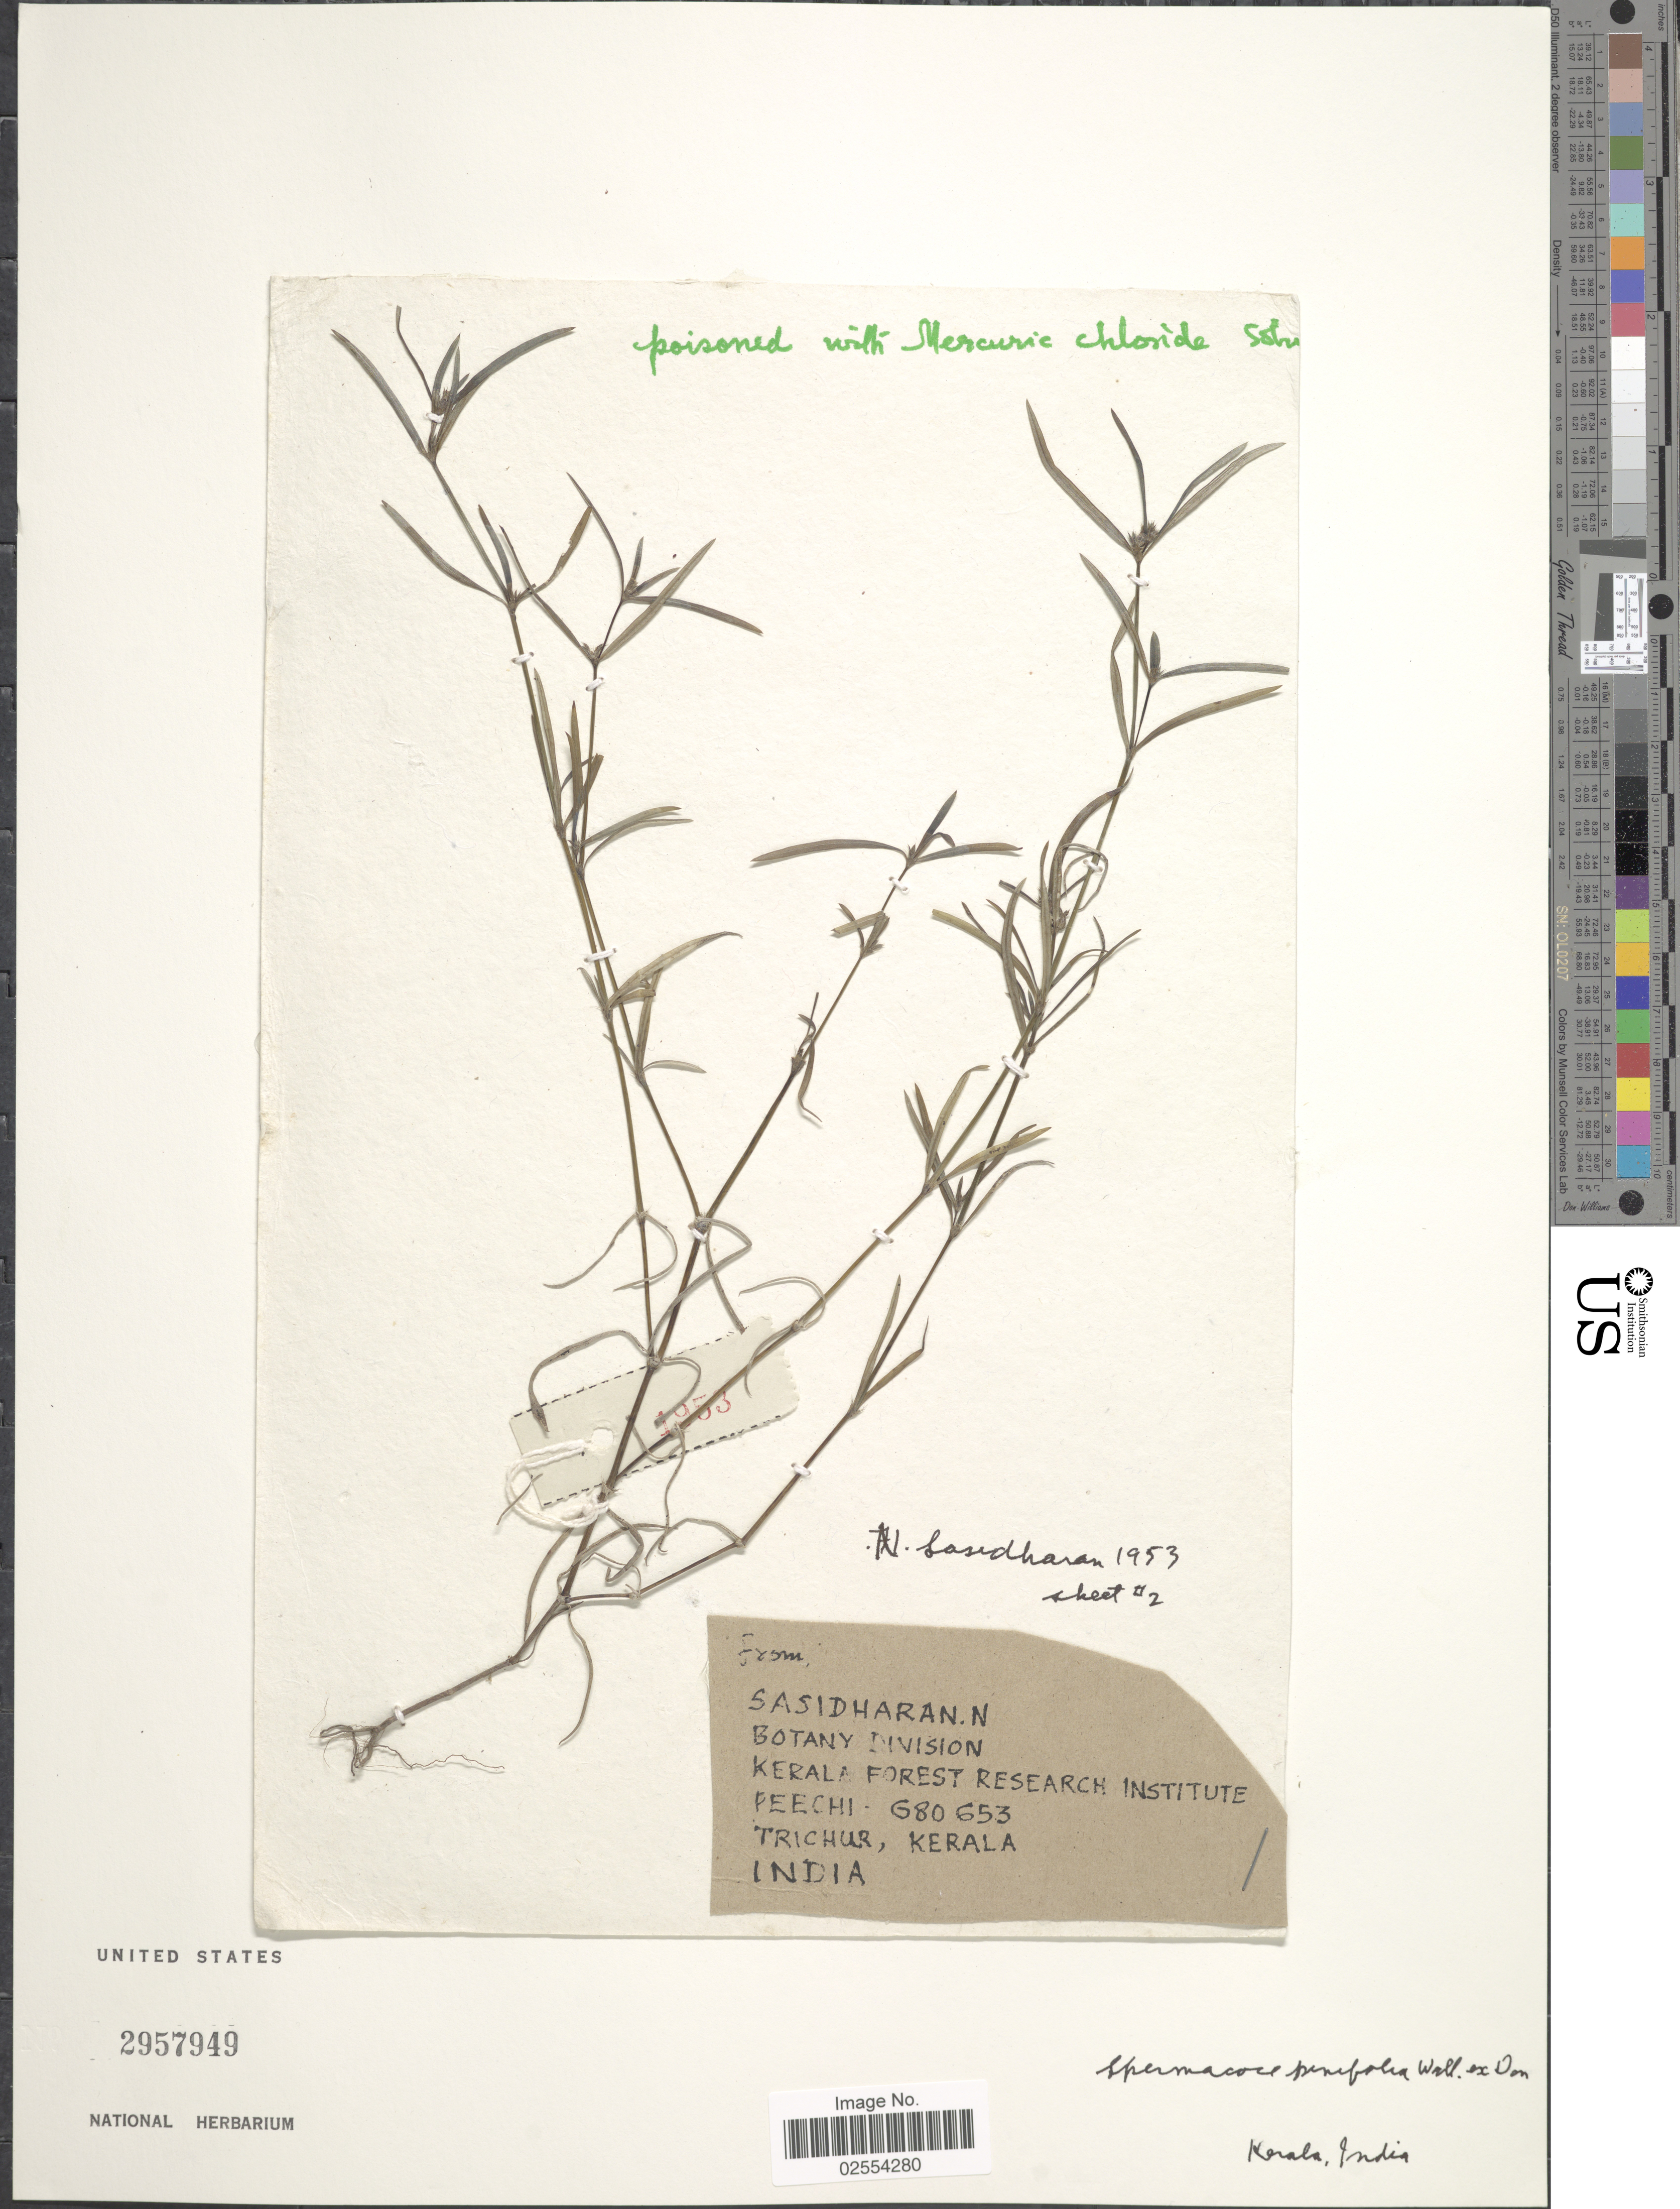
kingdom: Plantae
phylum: Tracheophyta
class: Magnoliopsida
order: Gentianales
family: Rubiaceae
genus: Scleromitrion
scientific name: Scleromitrion pinifolium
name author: (Wall. ex G. Don) R.J. Wang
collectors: N. Sasidharan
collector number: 1953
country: India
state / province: Kerala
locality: Trichur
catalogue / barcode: US 2957949